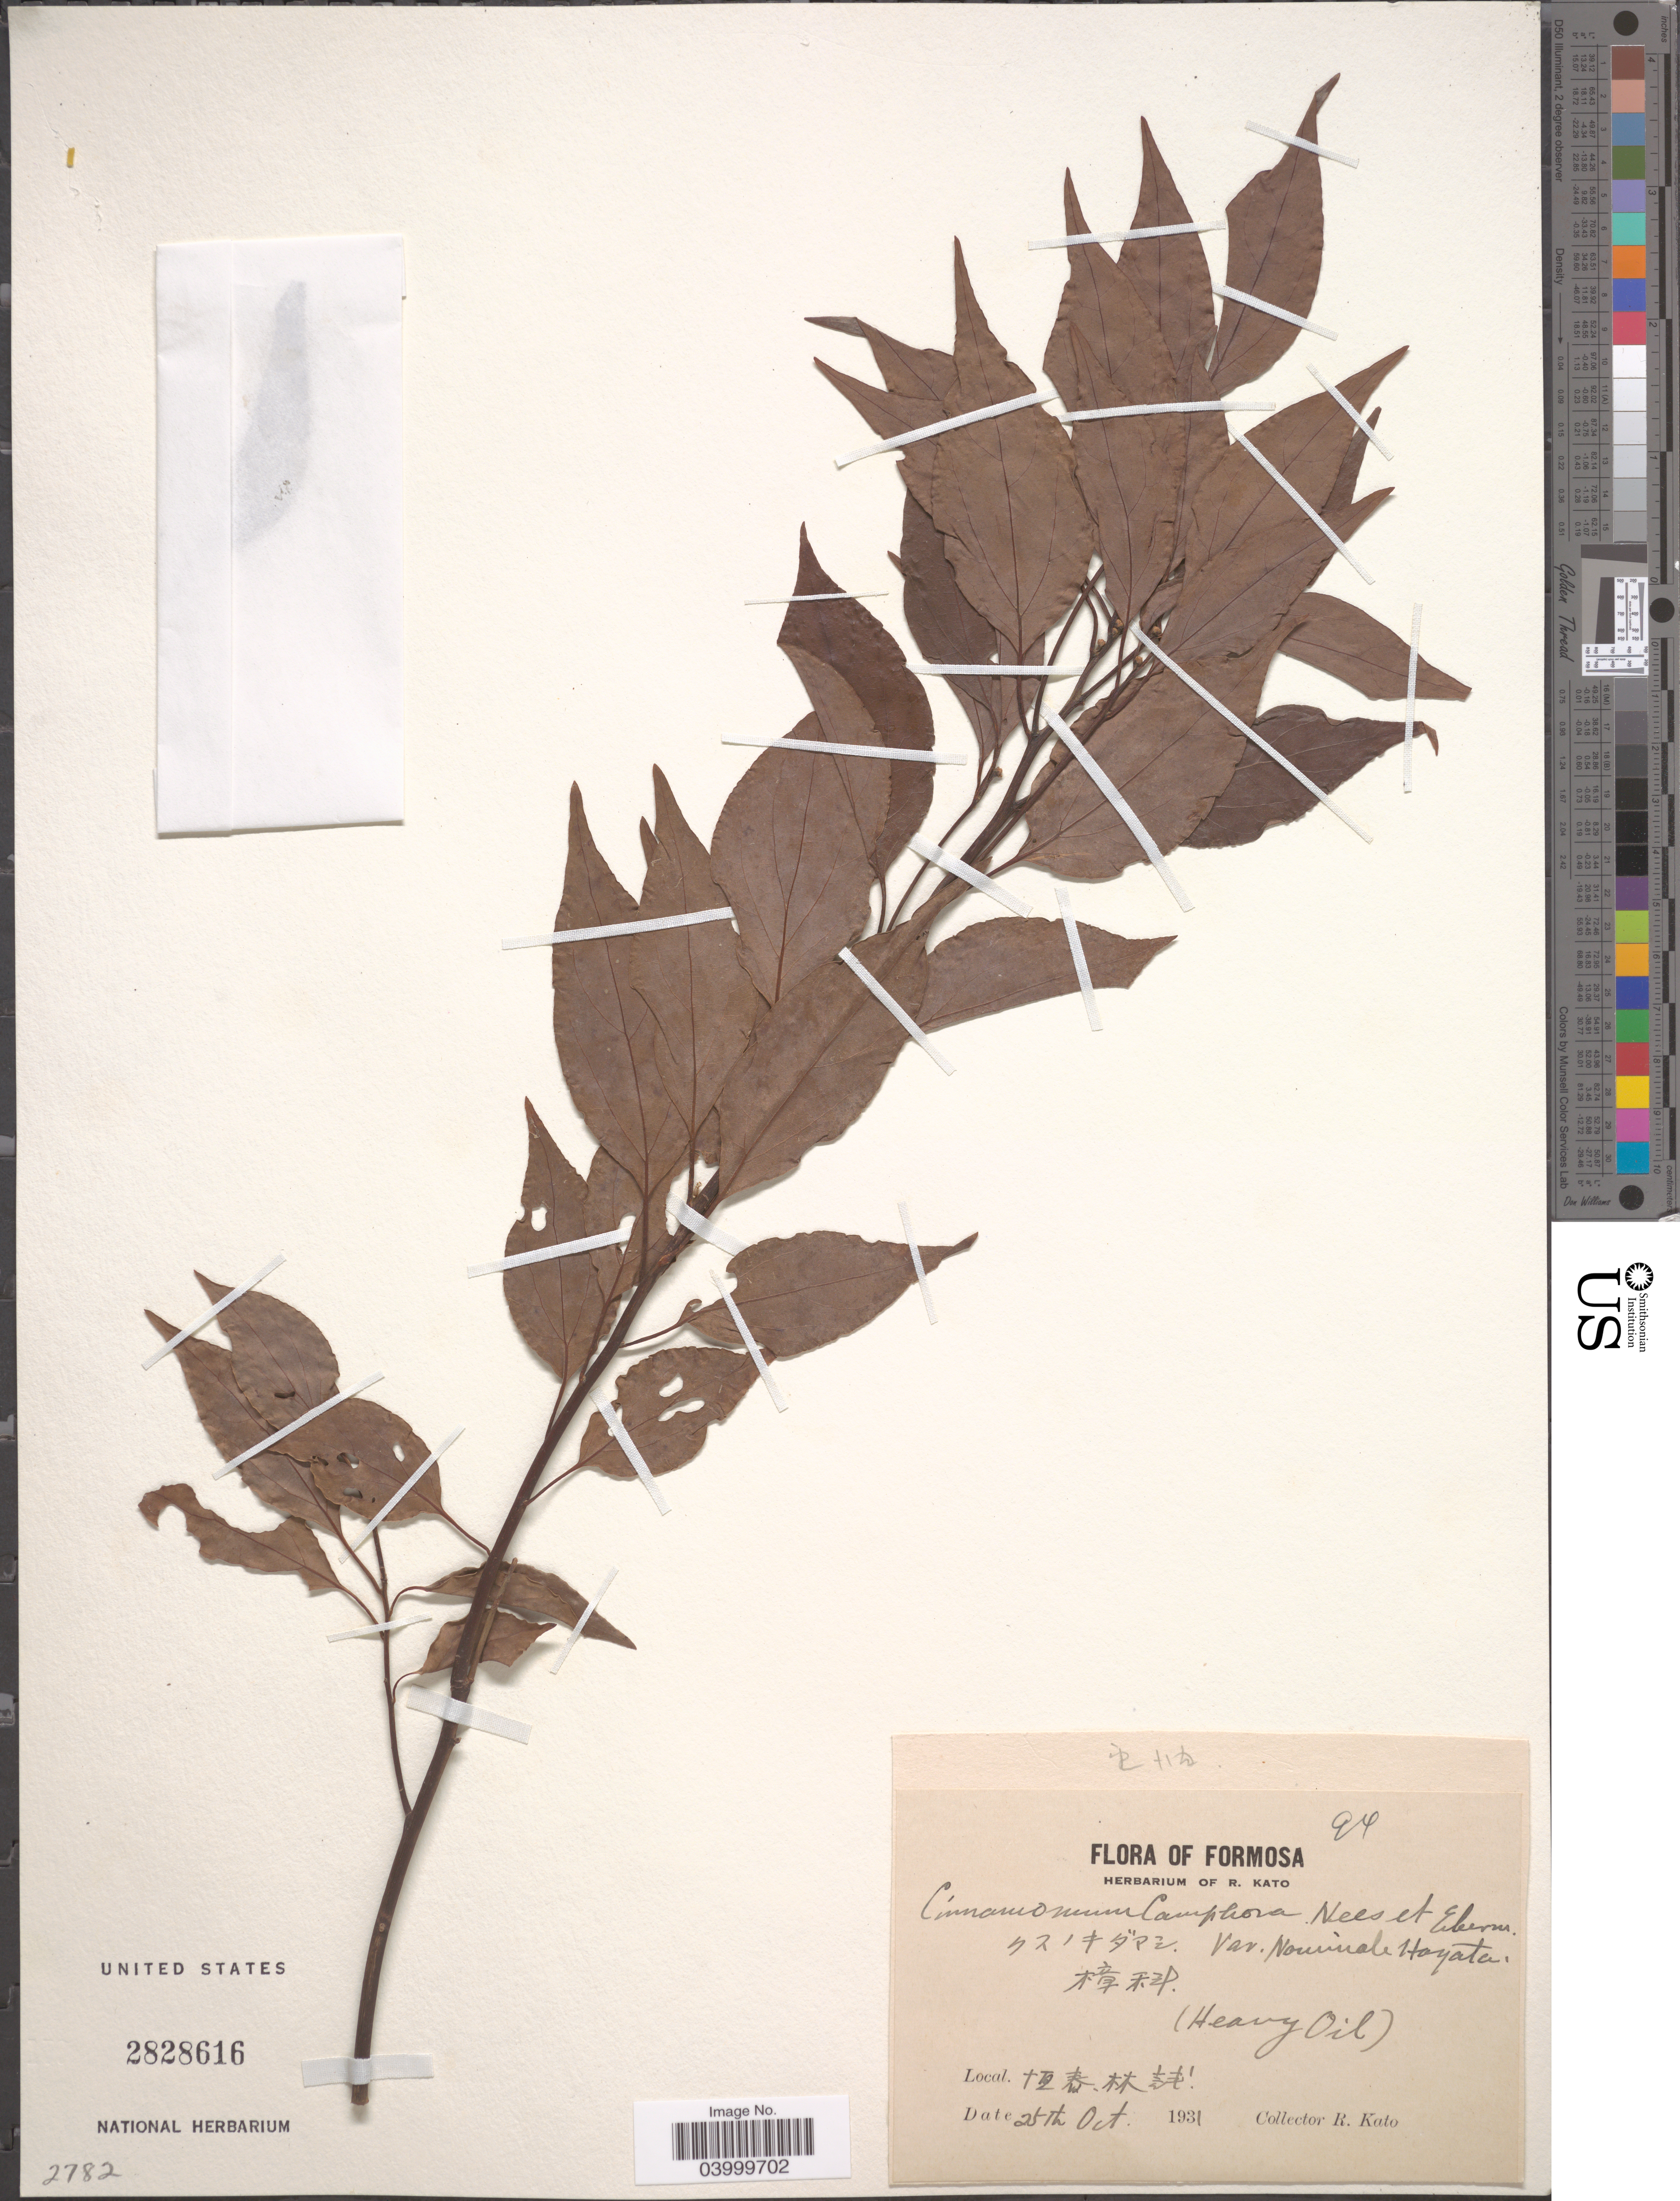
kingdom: Plantae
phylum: Tracheophyta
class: Magnoliopsida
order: Laurales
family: Lauraceae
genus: Cinnamomum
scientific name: Cinnamomum camphora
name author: (L.) J. Presl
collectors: R. Kato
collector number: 94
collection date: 1931-10-25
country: Taiwan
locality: Formosa. X.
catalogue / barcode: US 2828616